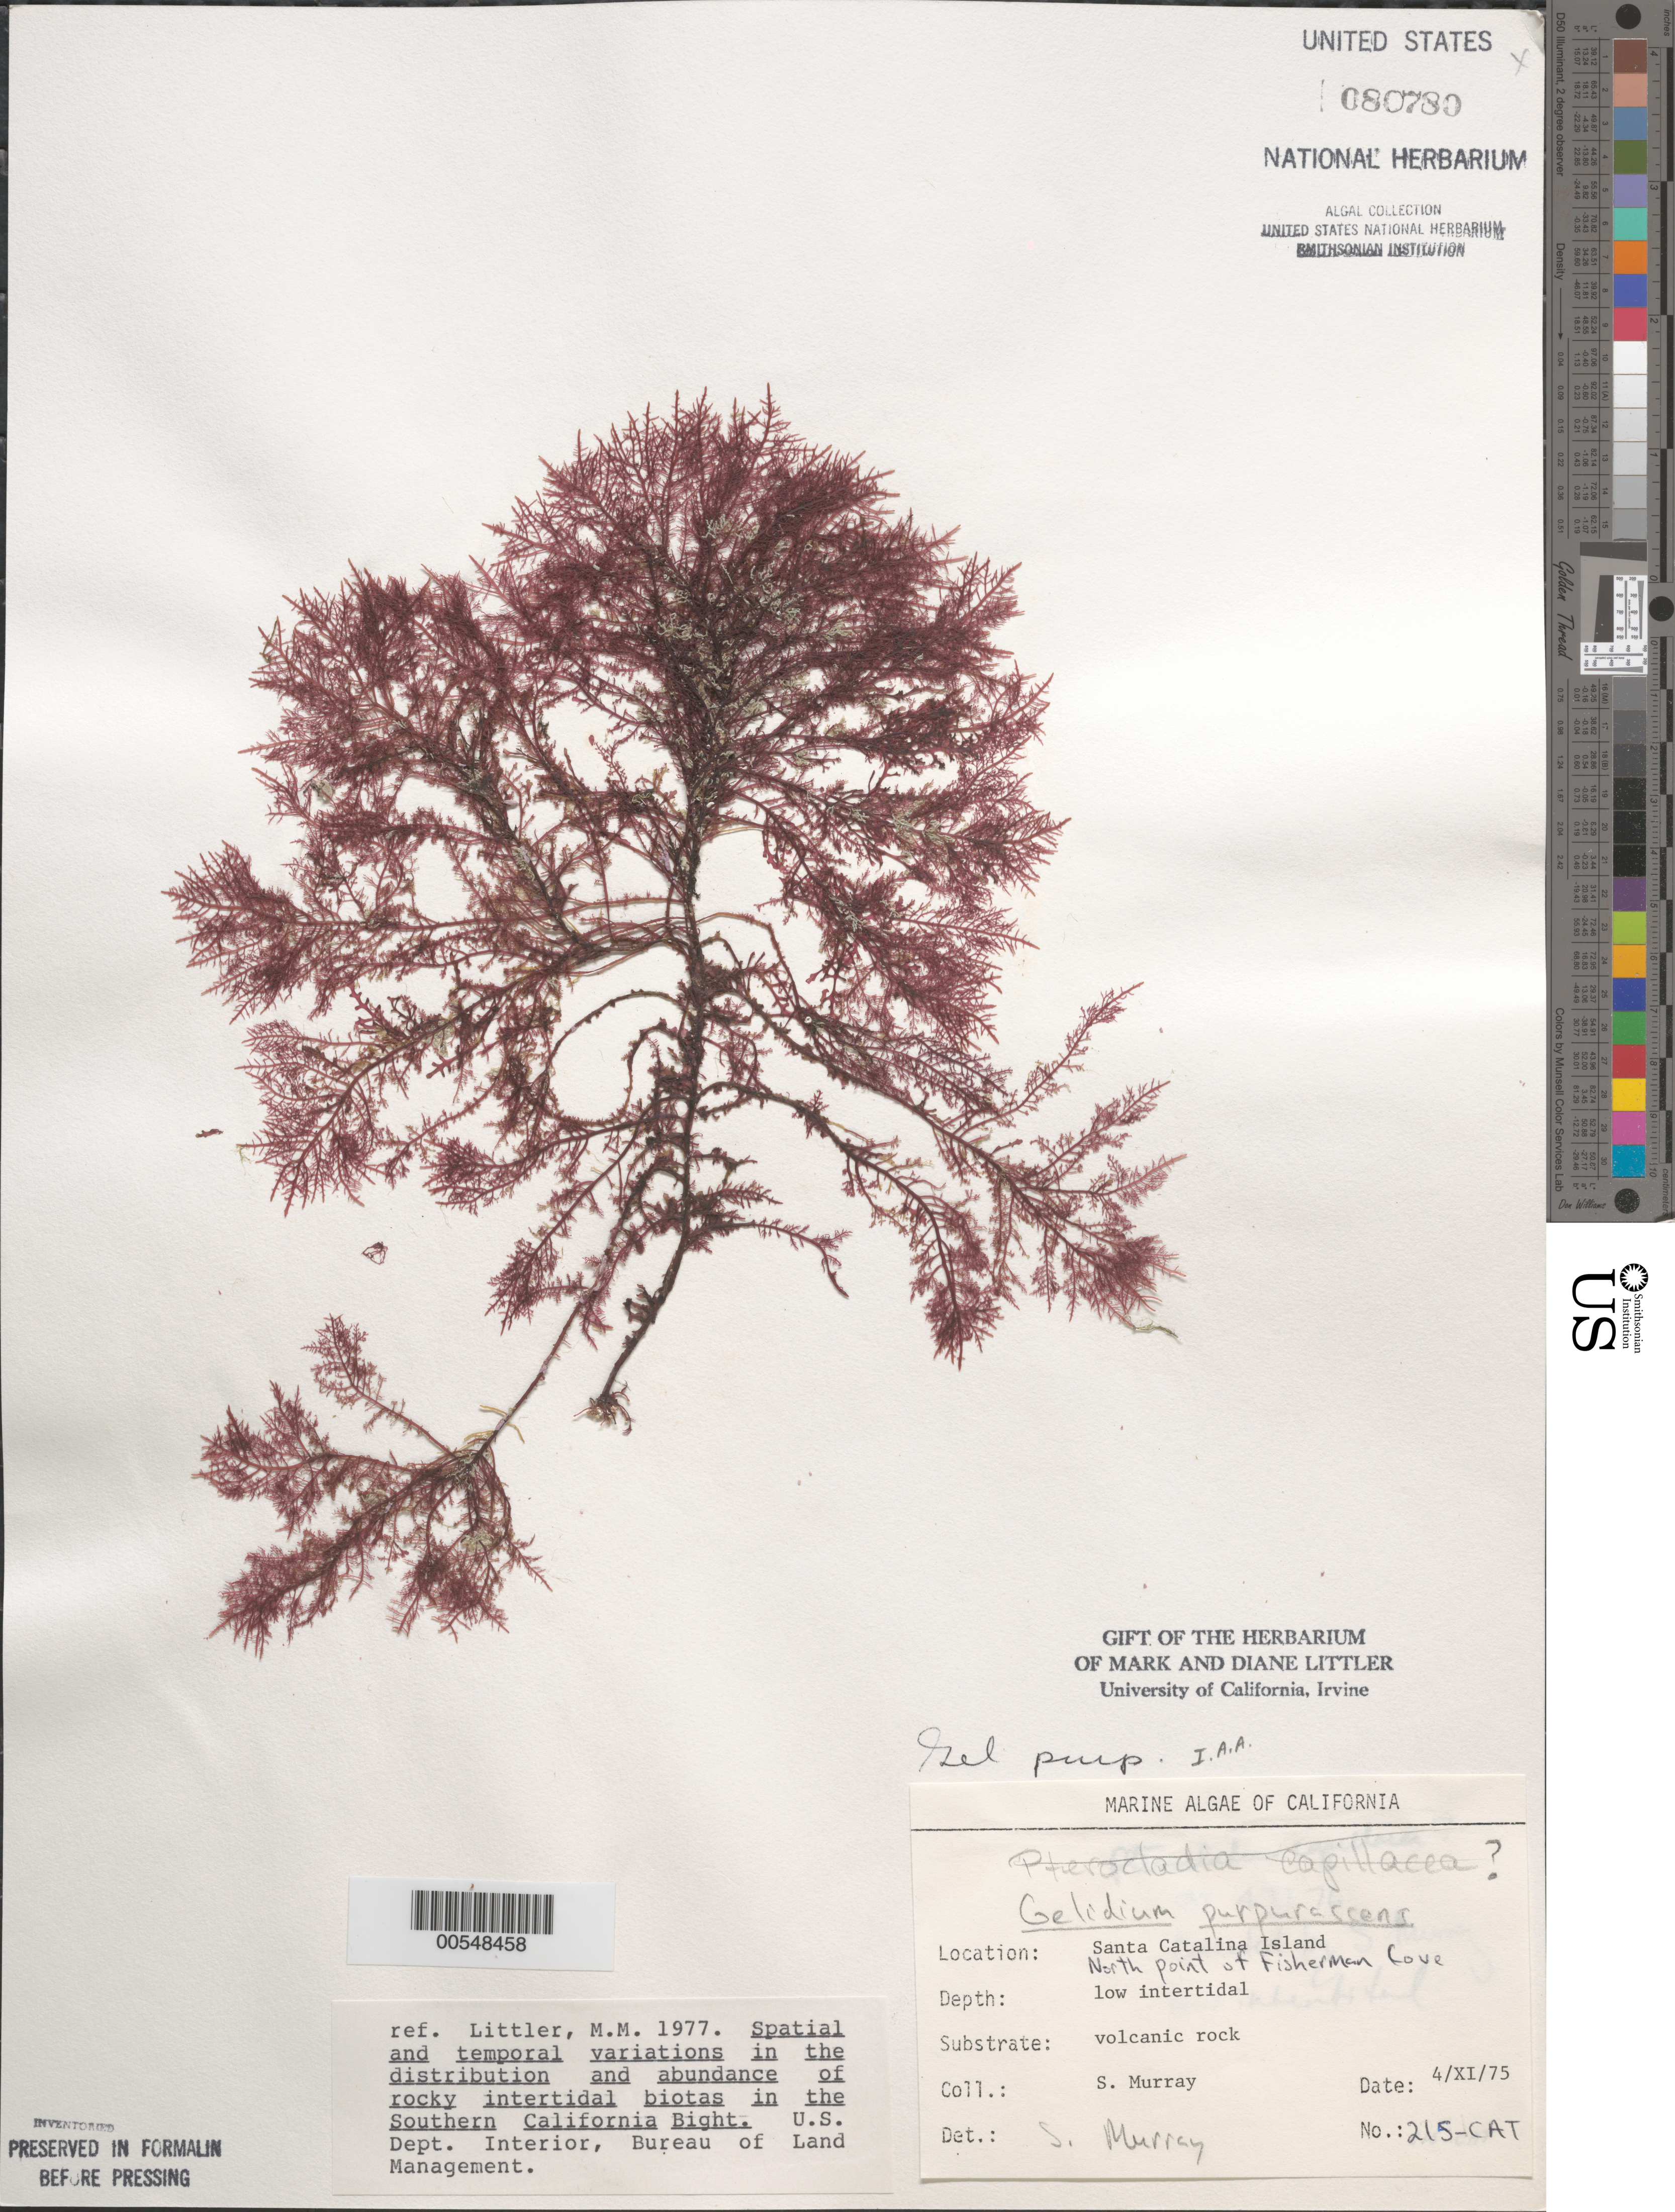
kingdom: Plantae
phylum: Rhodophyta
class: Florideophyceae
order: Gelidiales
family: Gelidiaceae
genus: Gelidium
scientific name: Gelidium purpurascens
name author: N.L. Gardner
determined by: Abbott, Isabella A.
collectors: S. N. Murray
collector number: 215-cat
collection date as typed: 04 Nov 1975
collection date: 1975-11-04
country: United States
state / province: California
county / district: Los Angeles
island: Santa Catalina Island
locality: Fishermen Cove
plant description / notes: BLM-SOCALBIGHT Rocky Intertidal Survey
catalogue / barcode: US 80780